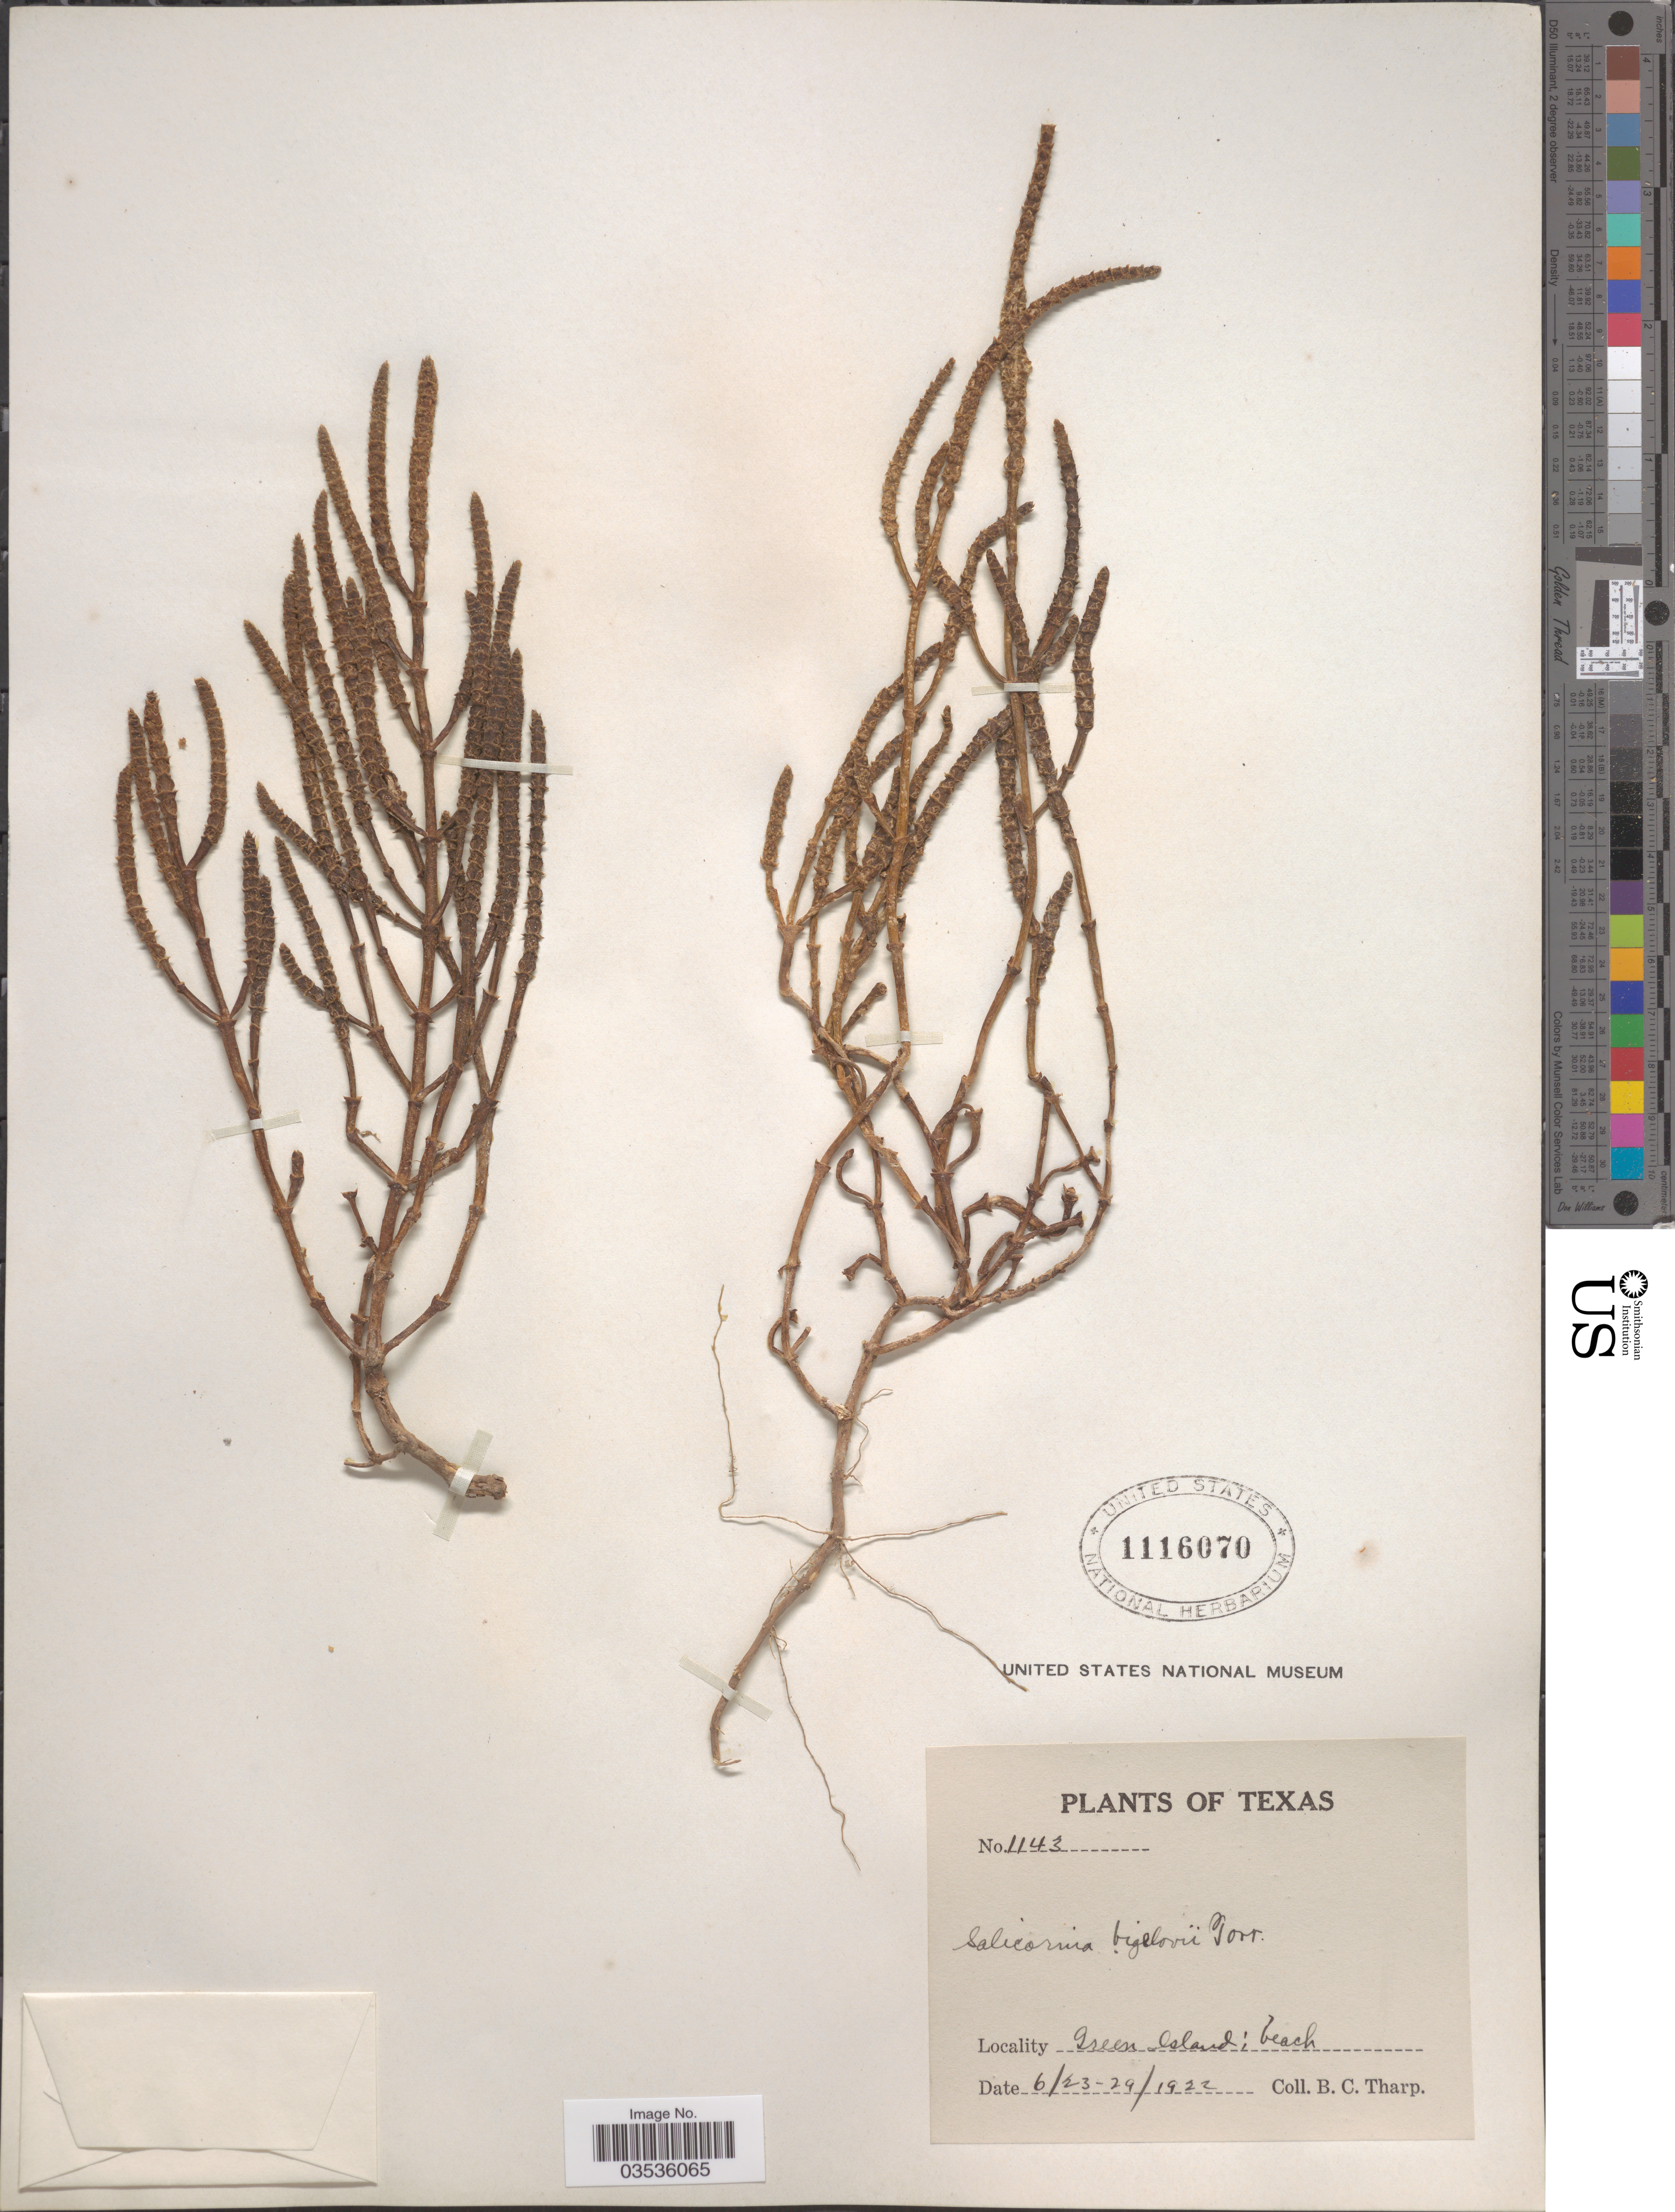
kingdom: Plantae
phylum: Tracheophyta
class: Magnoliopsida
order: Caryophyllales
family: Amaranthaceae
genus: Salicornia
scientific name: Salicornia bigelovii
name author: Torr.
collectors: B. C. Tharp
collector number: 1143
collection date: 1922-06-23/1922-06-29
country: United States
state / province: Texas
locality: Green Island: beach.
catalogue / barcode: US 1116070